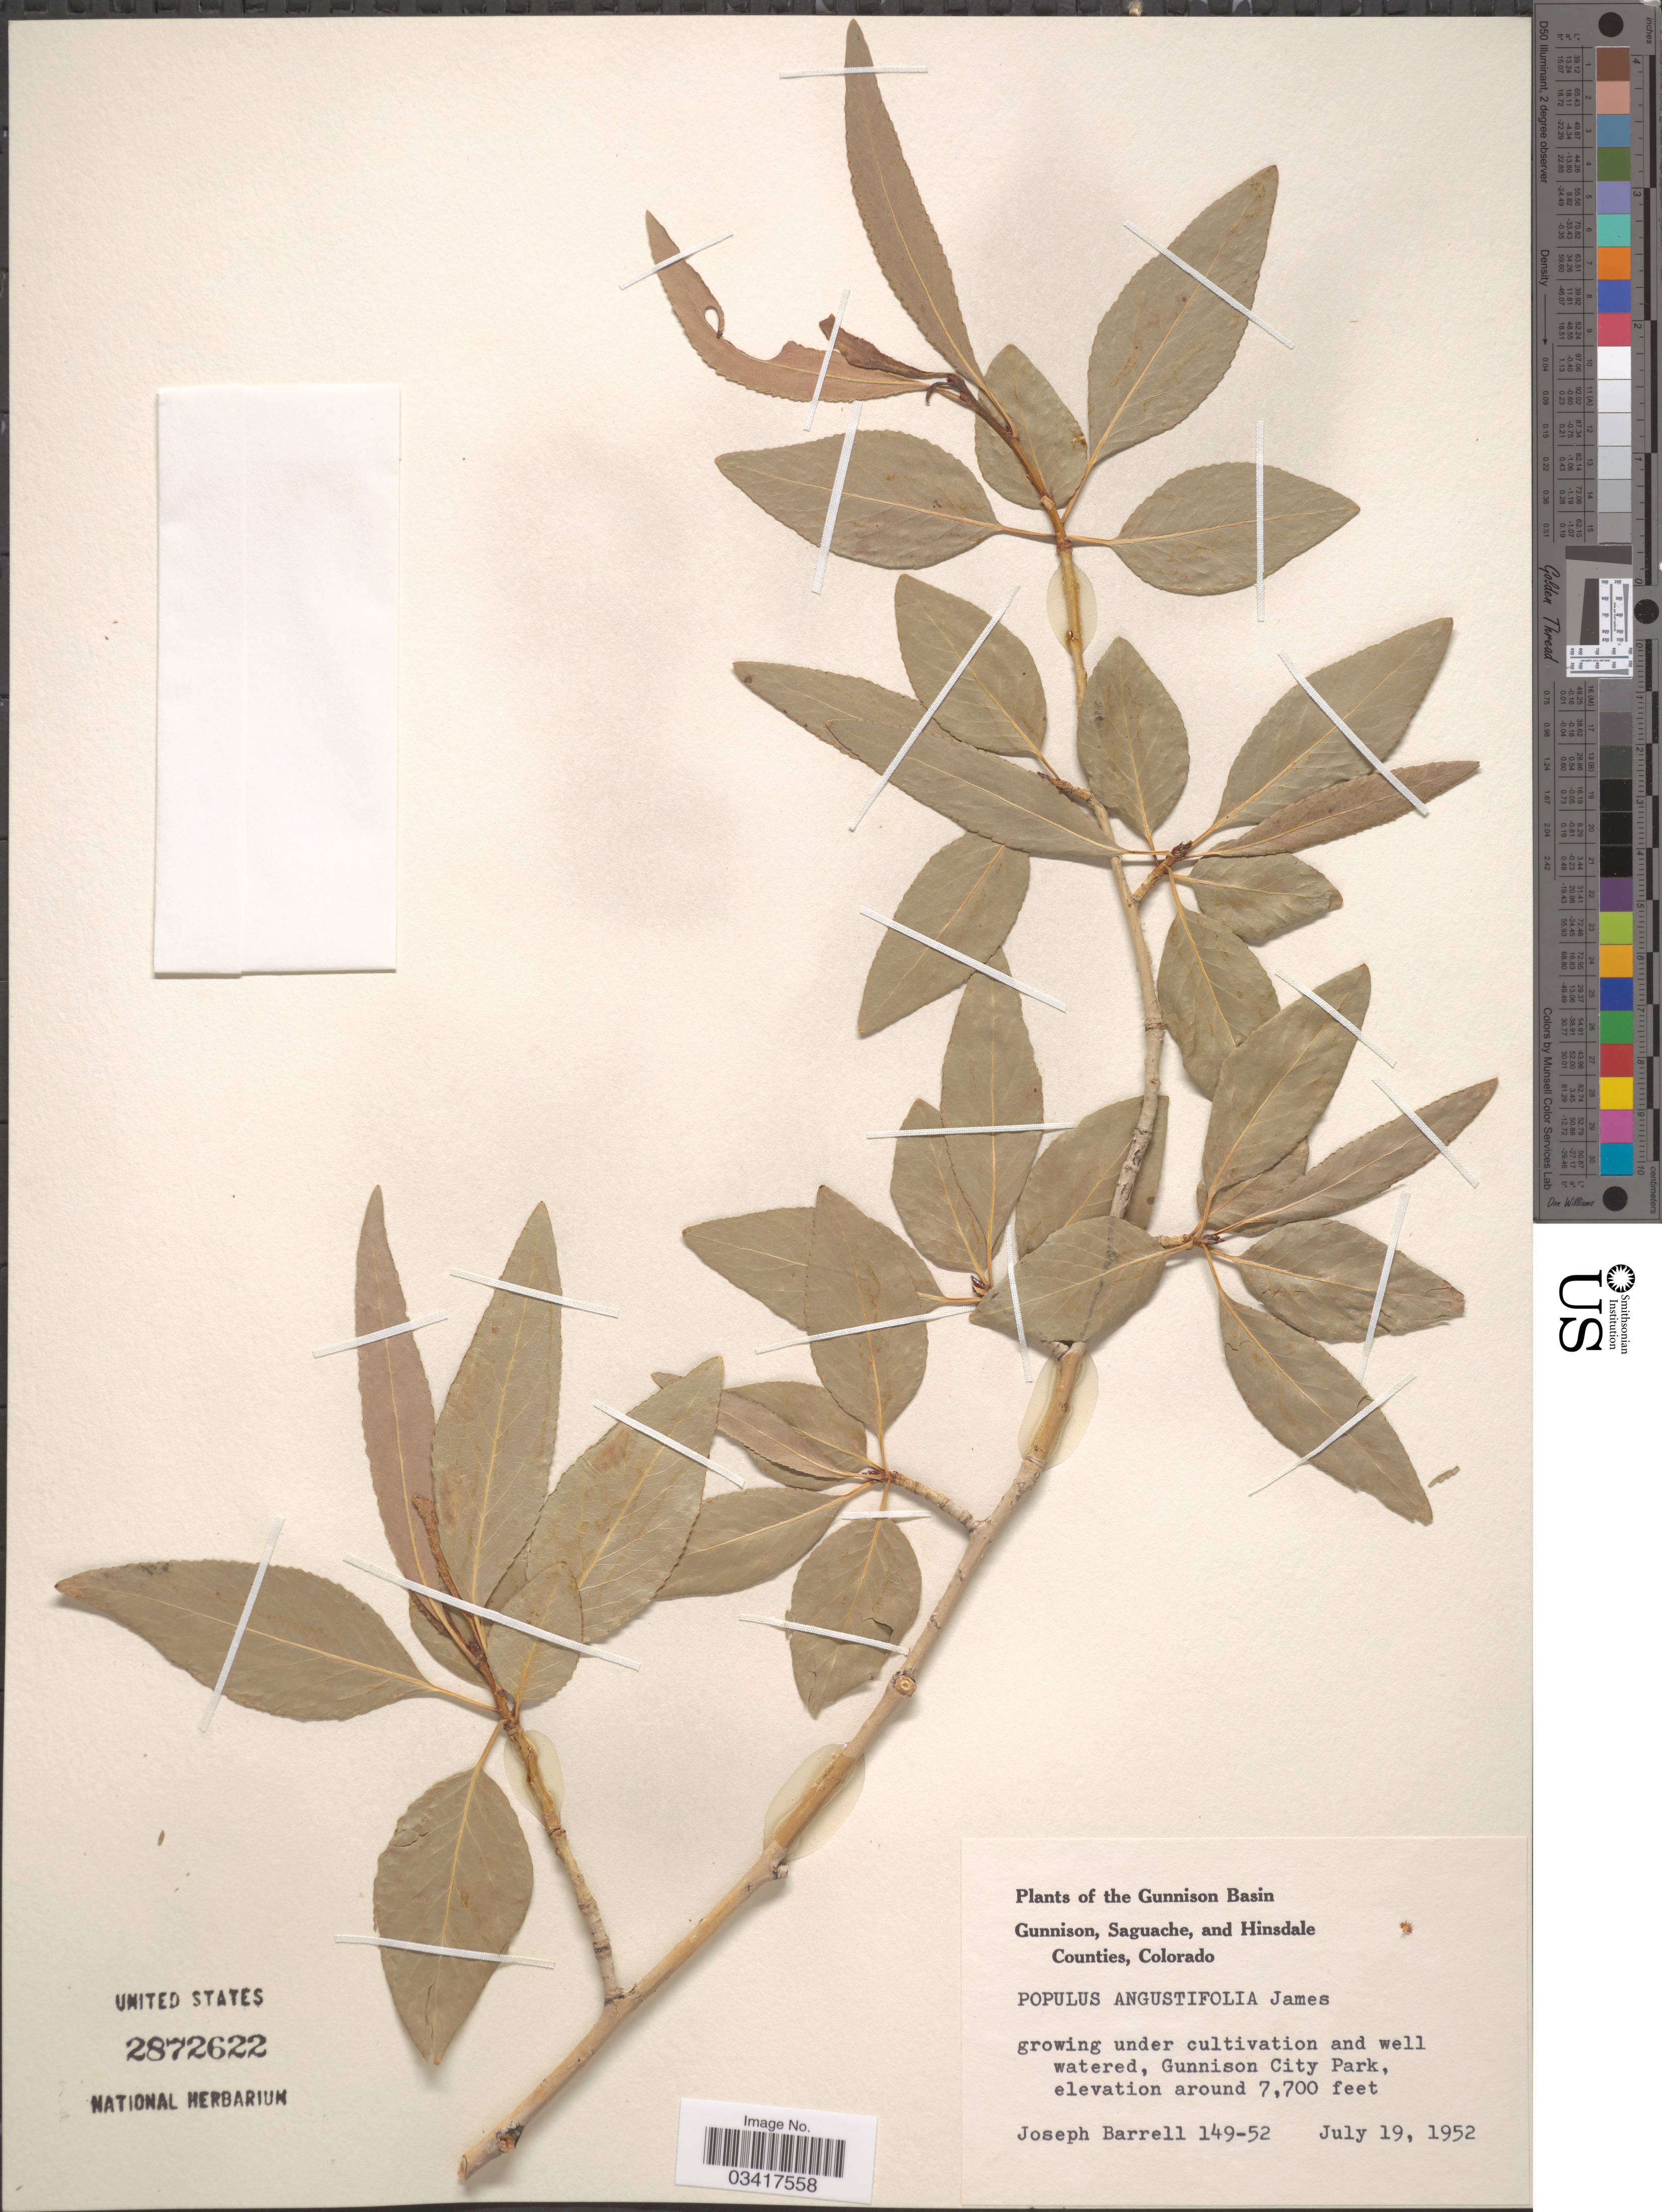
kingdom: Plantae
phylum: Tracheophyta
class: Magnoliopsida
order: Malpighiales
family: Salicaceae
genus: Populus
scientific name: Populus angustifolia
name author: E. James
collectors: J. Barrell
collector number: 149-52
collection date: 1952-07-19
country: United States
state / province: Colorado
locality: The Gunnison Basin. Gunnison City Park.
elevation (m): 2347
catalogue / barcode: US 2872622